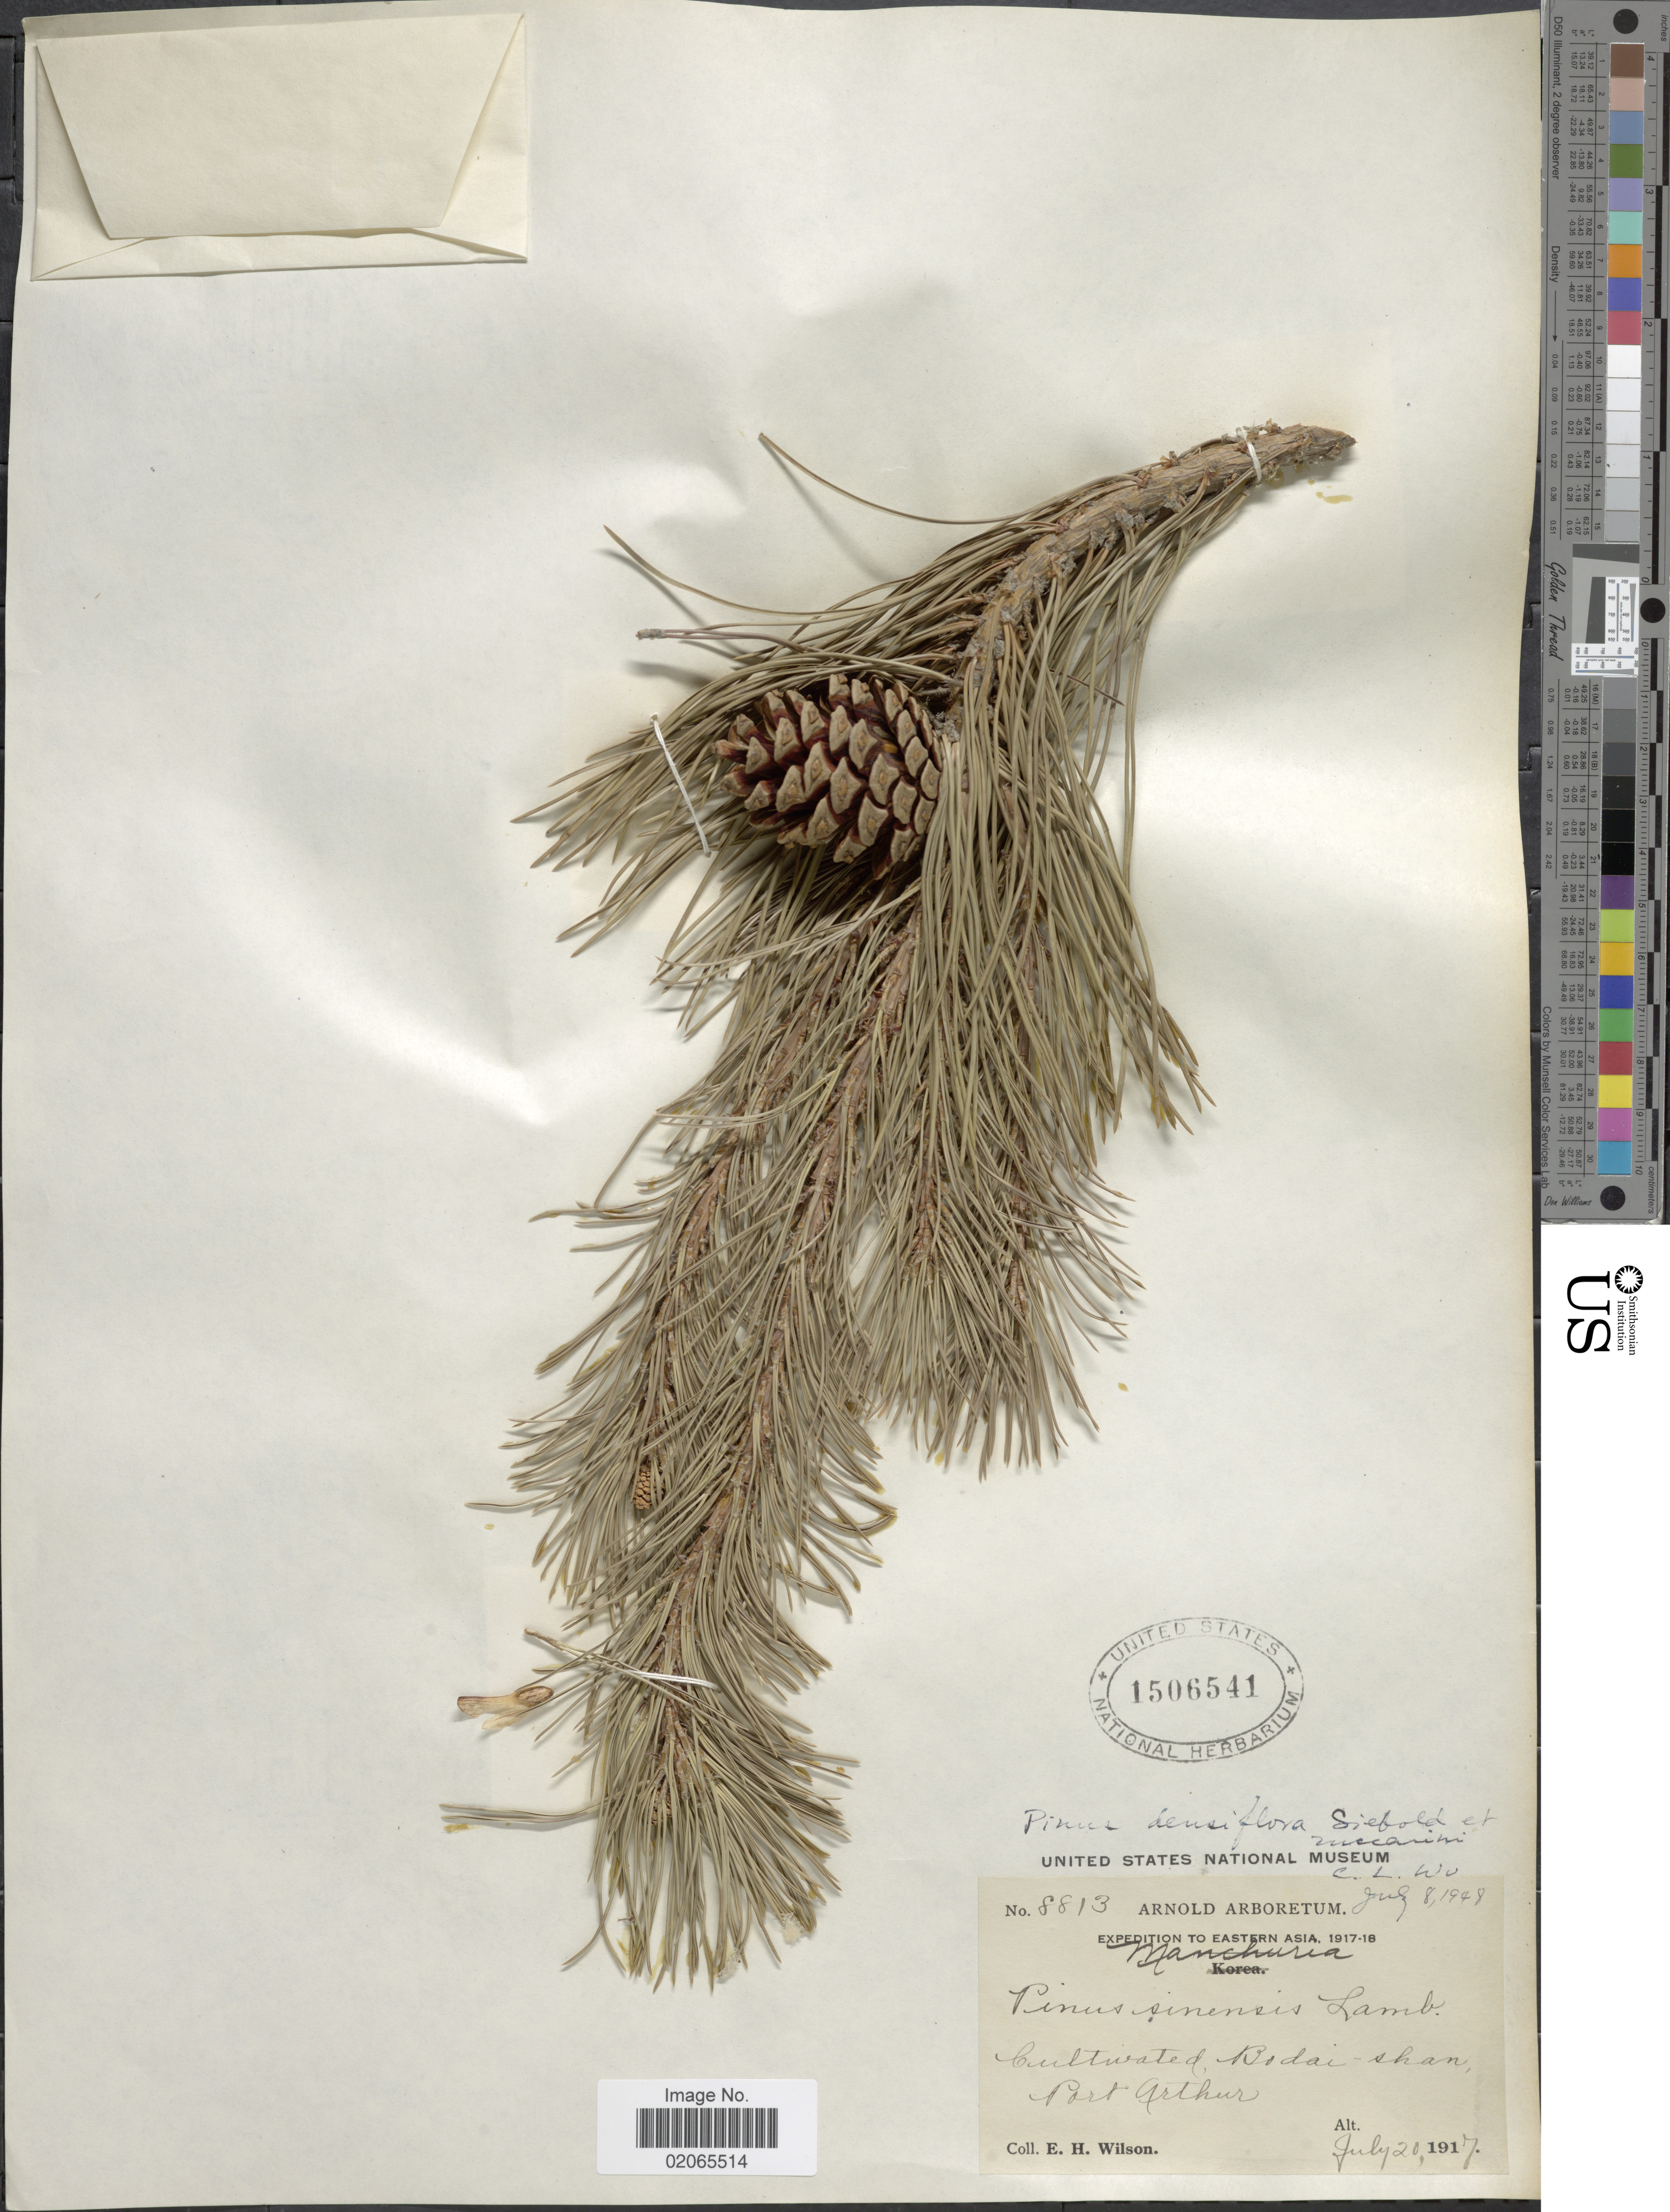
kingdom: Plantae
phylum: Tracheophyta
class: Pinopsida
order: Pinales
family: Pinaceae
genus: Pinus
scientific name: Pinus densiflora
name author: Siebold & Zucc.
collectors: E. Wilson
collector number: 8813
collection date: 1917-07-20/1917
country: China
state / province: Liaoning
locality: Eastern Asia, Cultivated of Bodai-shan Port Arthur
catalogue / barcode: US 1506541